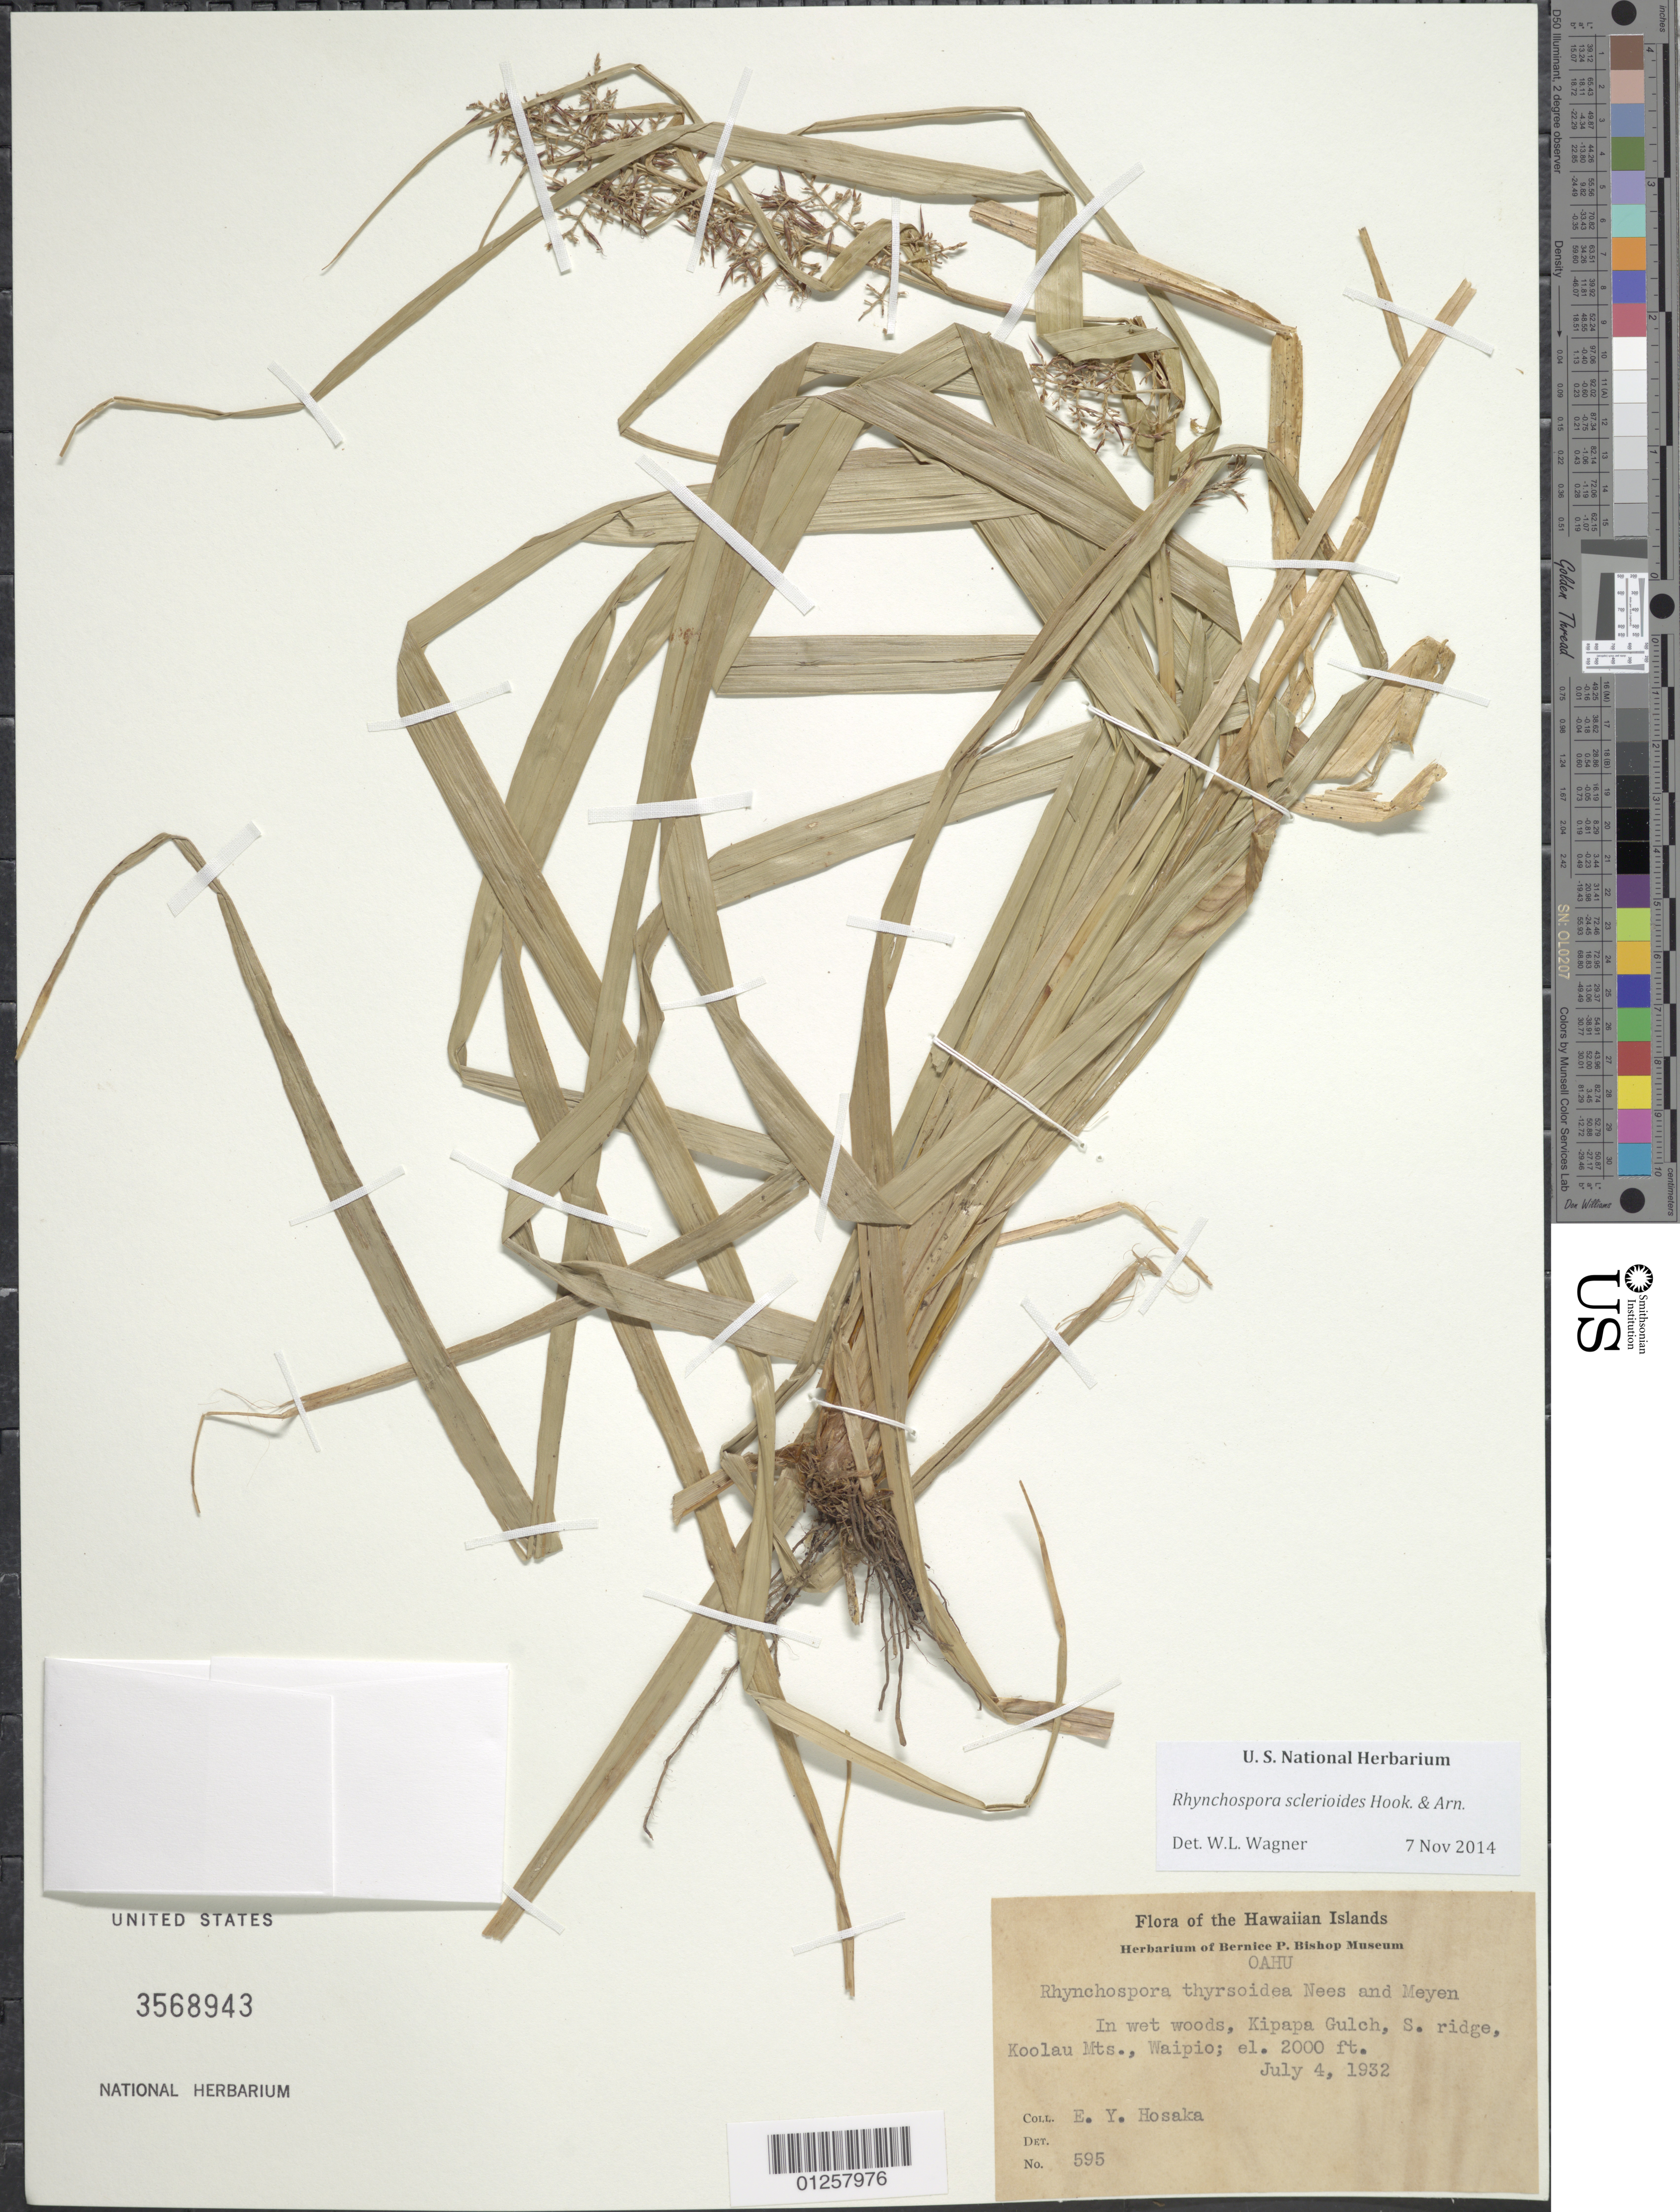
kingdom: Plantae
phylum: Tracheophyta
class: Liliopsida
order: Poales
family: Cyperaceae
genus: Rhynchospora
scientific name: Rhynchospora sclerioides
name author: Hook. & Arn.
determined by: Wagner, W. L., (BOT), Smithsonian Institution - National Museum of Natural History (UNITED STATES)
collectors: E. Y. Hosaka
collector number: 595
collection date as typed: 4 Jul 1932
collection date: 1932-07-04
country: United States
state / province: Hawaii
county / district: Honolulu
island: Oahu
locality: Kipapa Gulch, S ridge, Koolau Mts.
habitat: In wet wooded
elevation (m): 610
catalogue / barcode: US 3568943